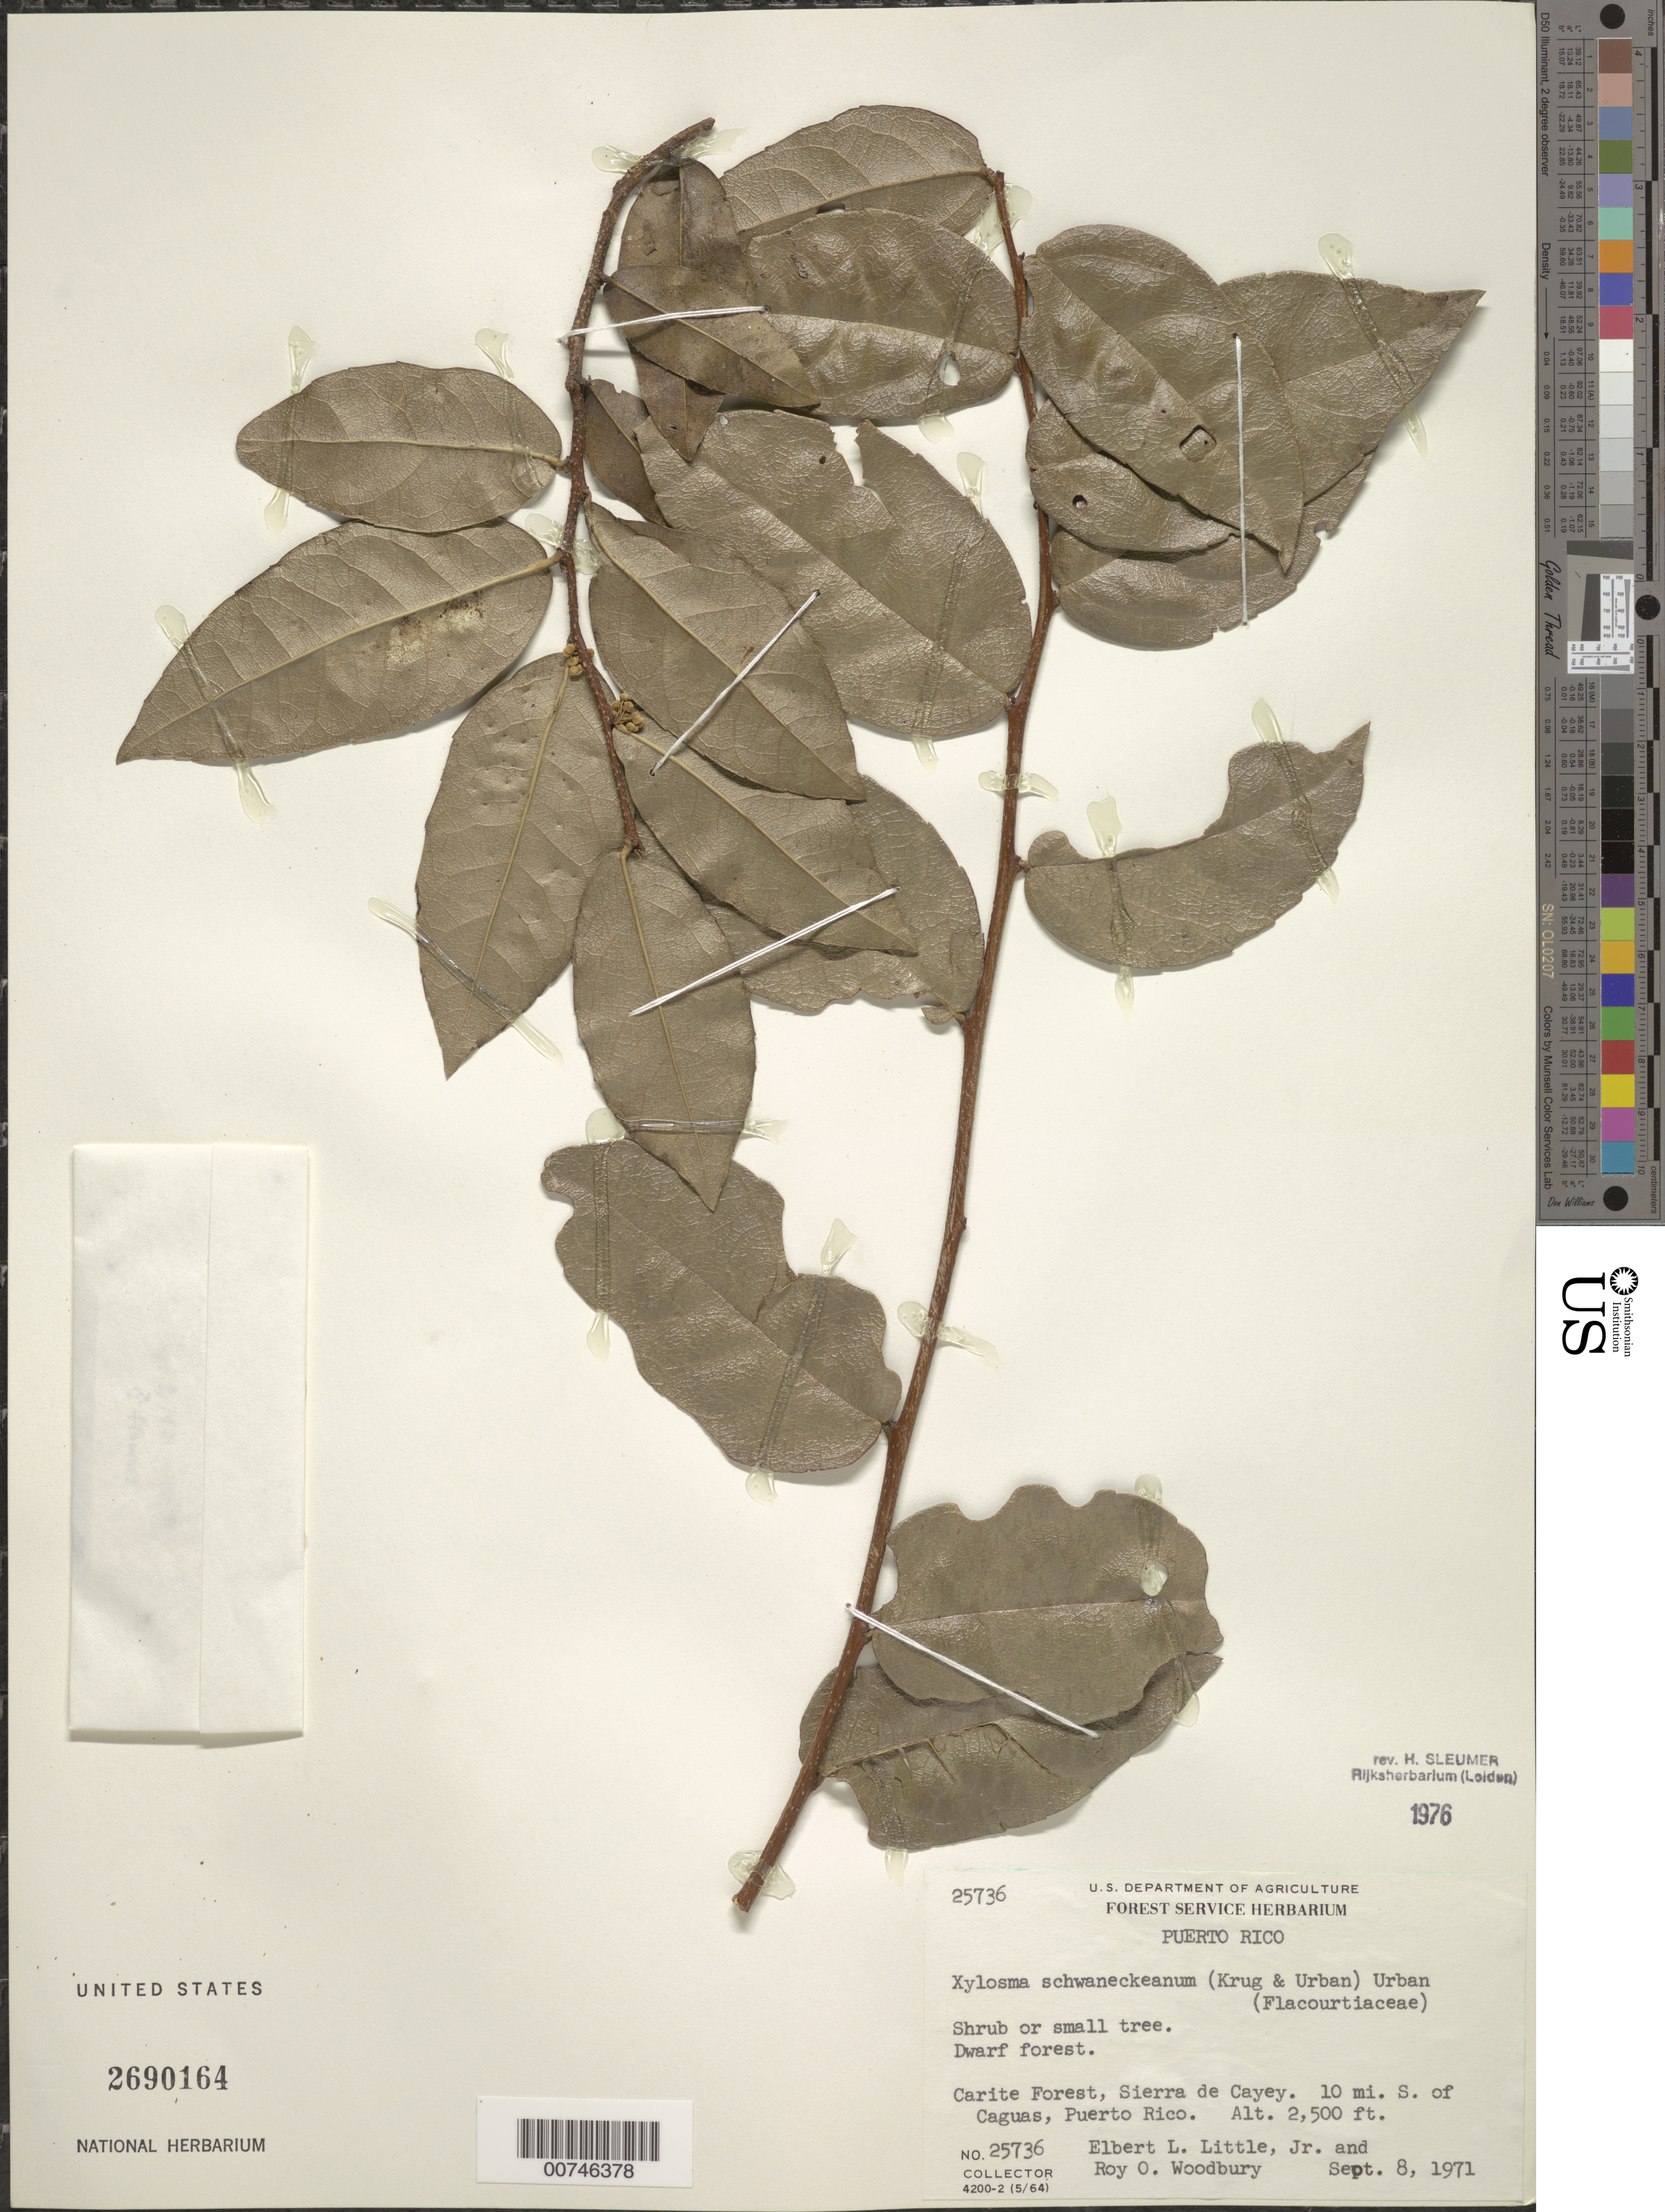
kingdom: Plantae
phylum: Tracheophyta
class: Magnoliopsida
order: Malpighiales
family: Salicaceae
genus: Xylosma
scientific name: Xylosma schwaneckeana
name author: (Krug & Urb.) Urb.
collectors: E. L. Little & R. O. Woodbury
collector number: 25736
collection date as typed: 08 Sep 1971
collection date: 1971-09-08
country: Puerto Rico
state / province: Cayey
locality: Carite Forest, Sierra de Cayey, 10 miles S of Caguas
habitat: Dwarf forest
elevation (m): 762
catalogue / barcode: US 2690164